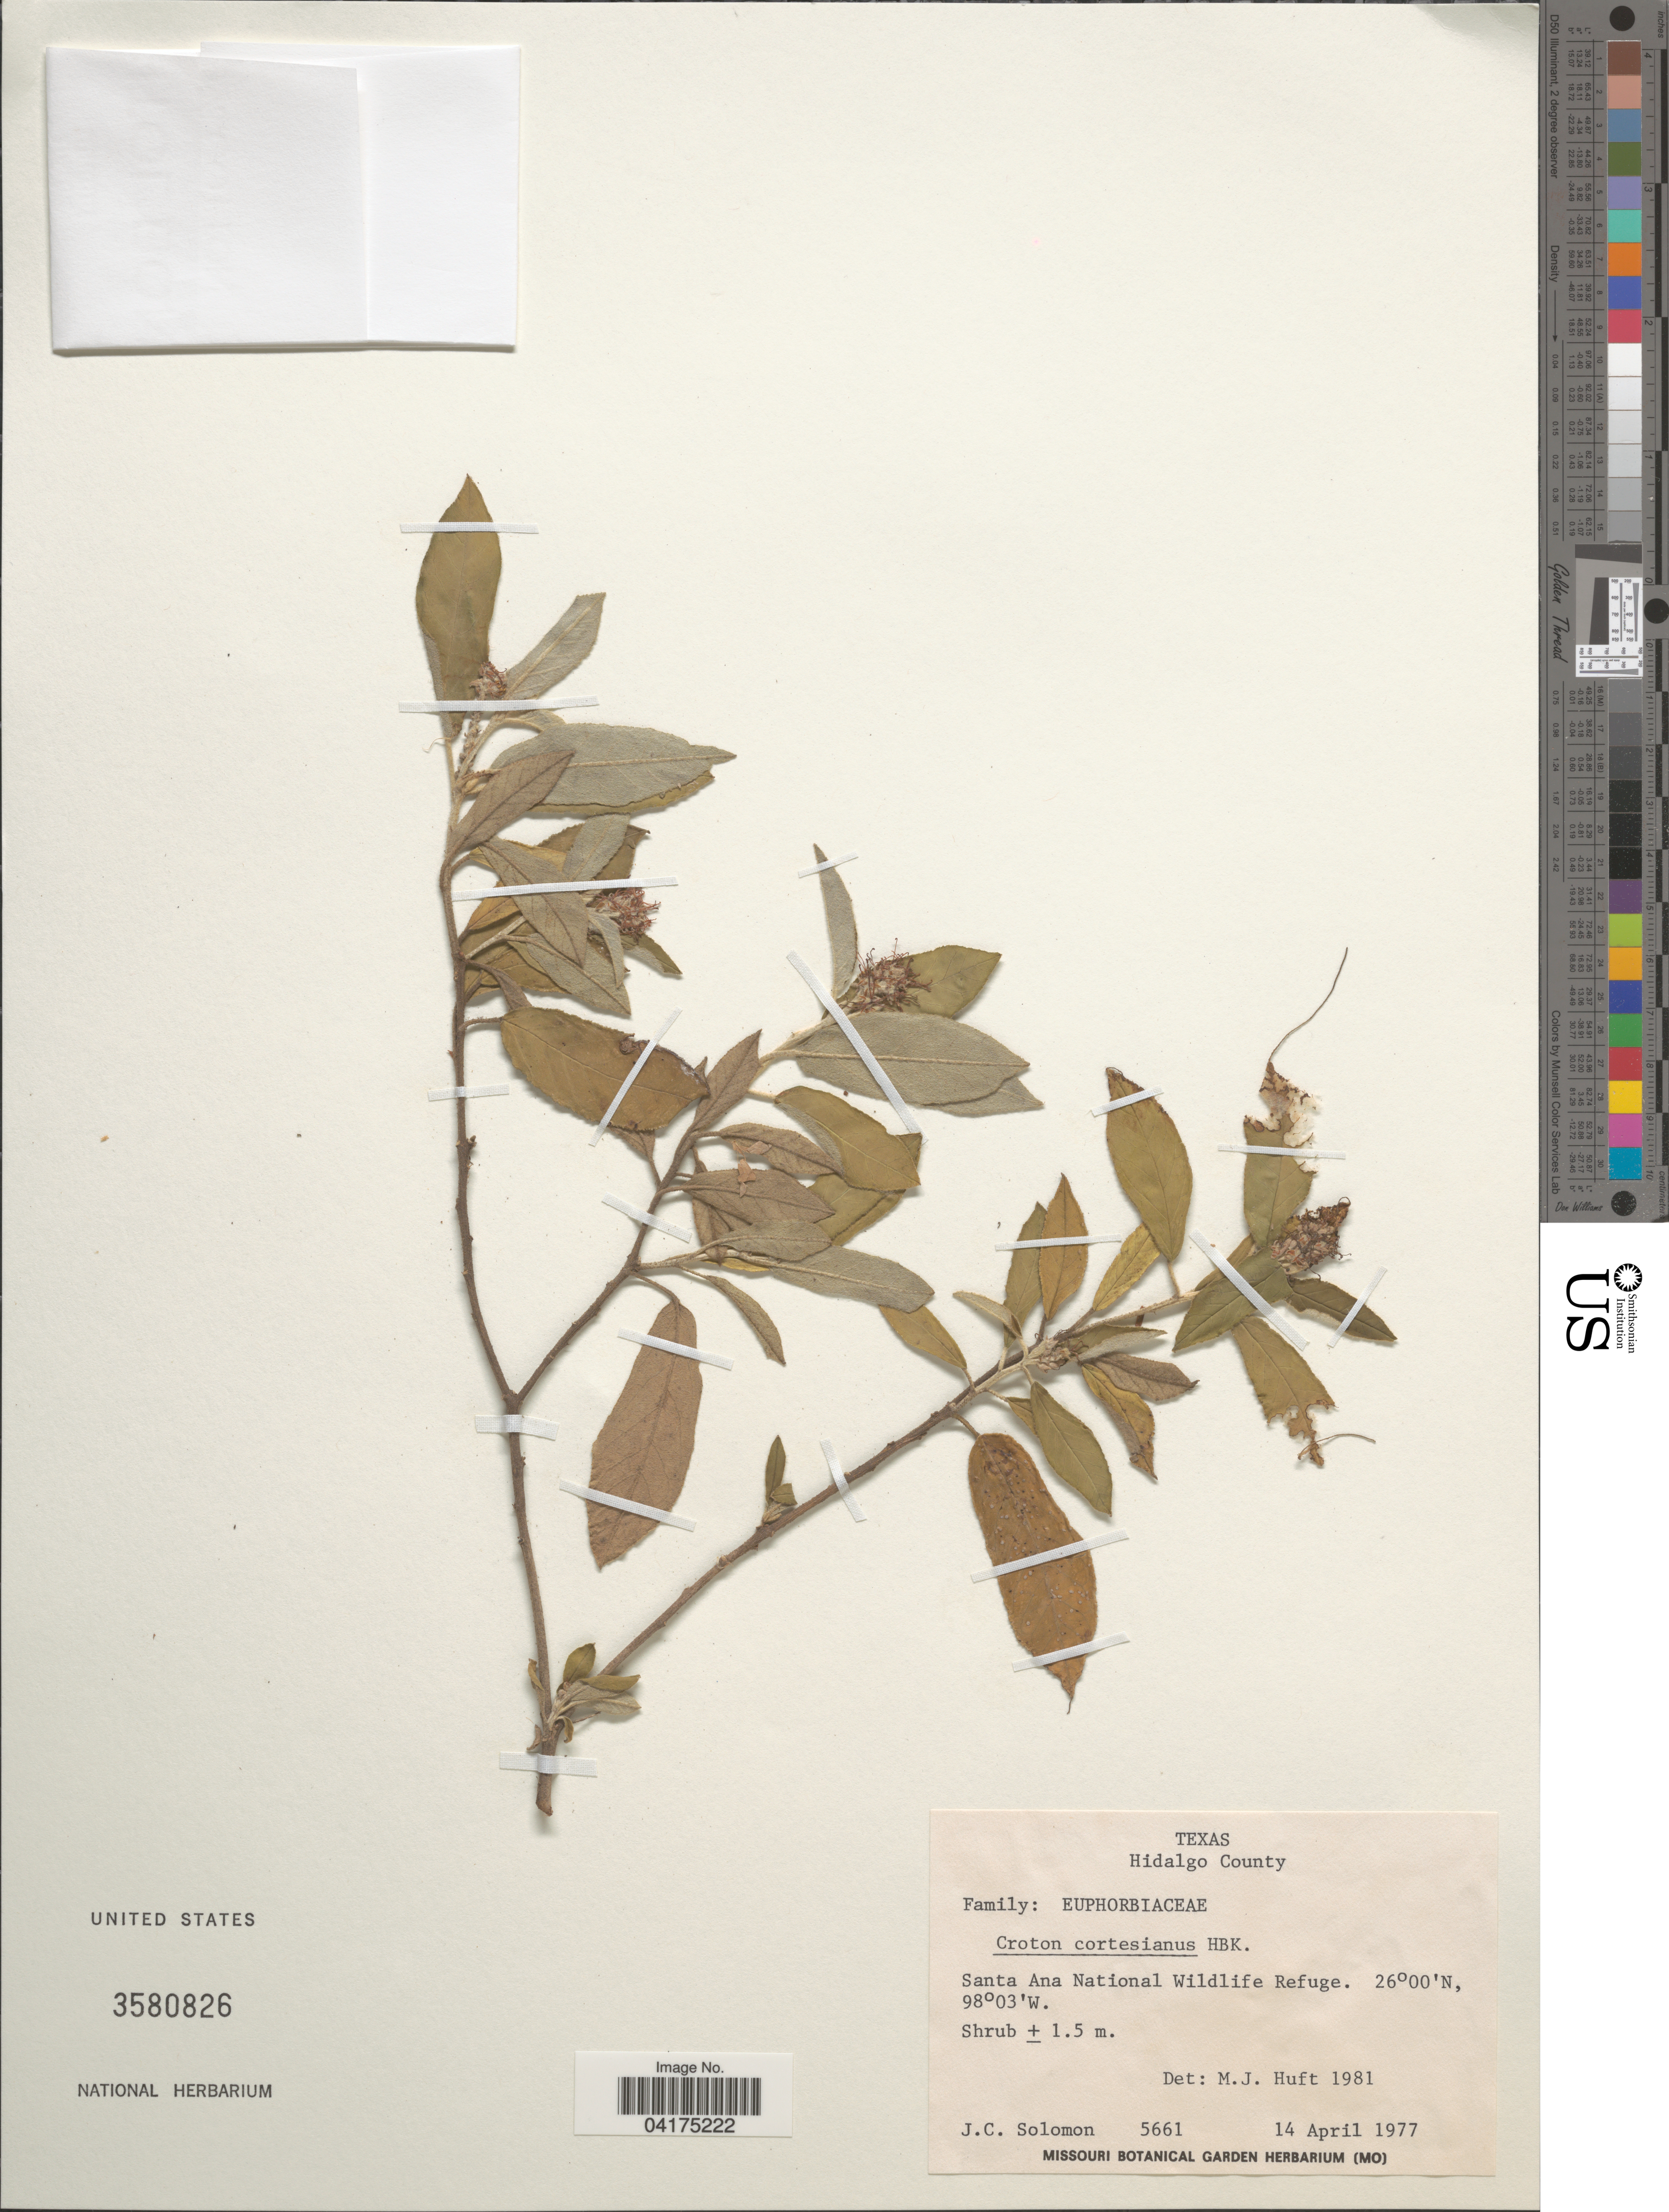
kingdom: Plantae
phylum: Tracheophyta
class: Magnoliopsida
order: Malpighiales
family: Euphorbiaceae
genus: Croton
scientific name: Croton cortesianus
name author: Kunth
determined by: Huft, M. J.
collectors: J. C. Solomon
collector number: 5661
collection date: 1977-04-14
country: United States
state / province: Texas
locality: Hidalgo County. Santa Ana National Wildlife Refuge.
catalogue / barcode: US 3580826